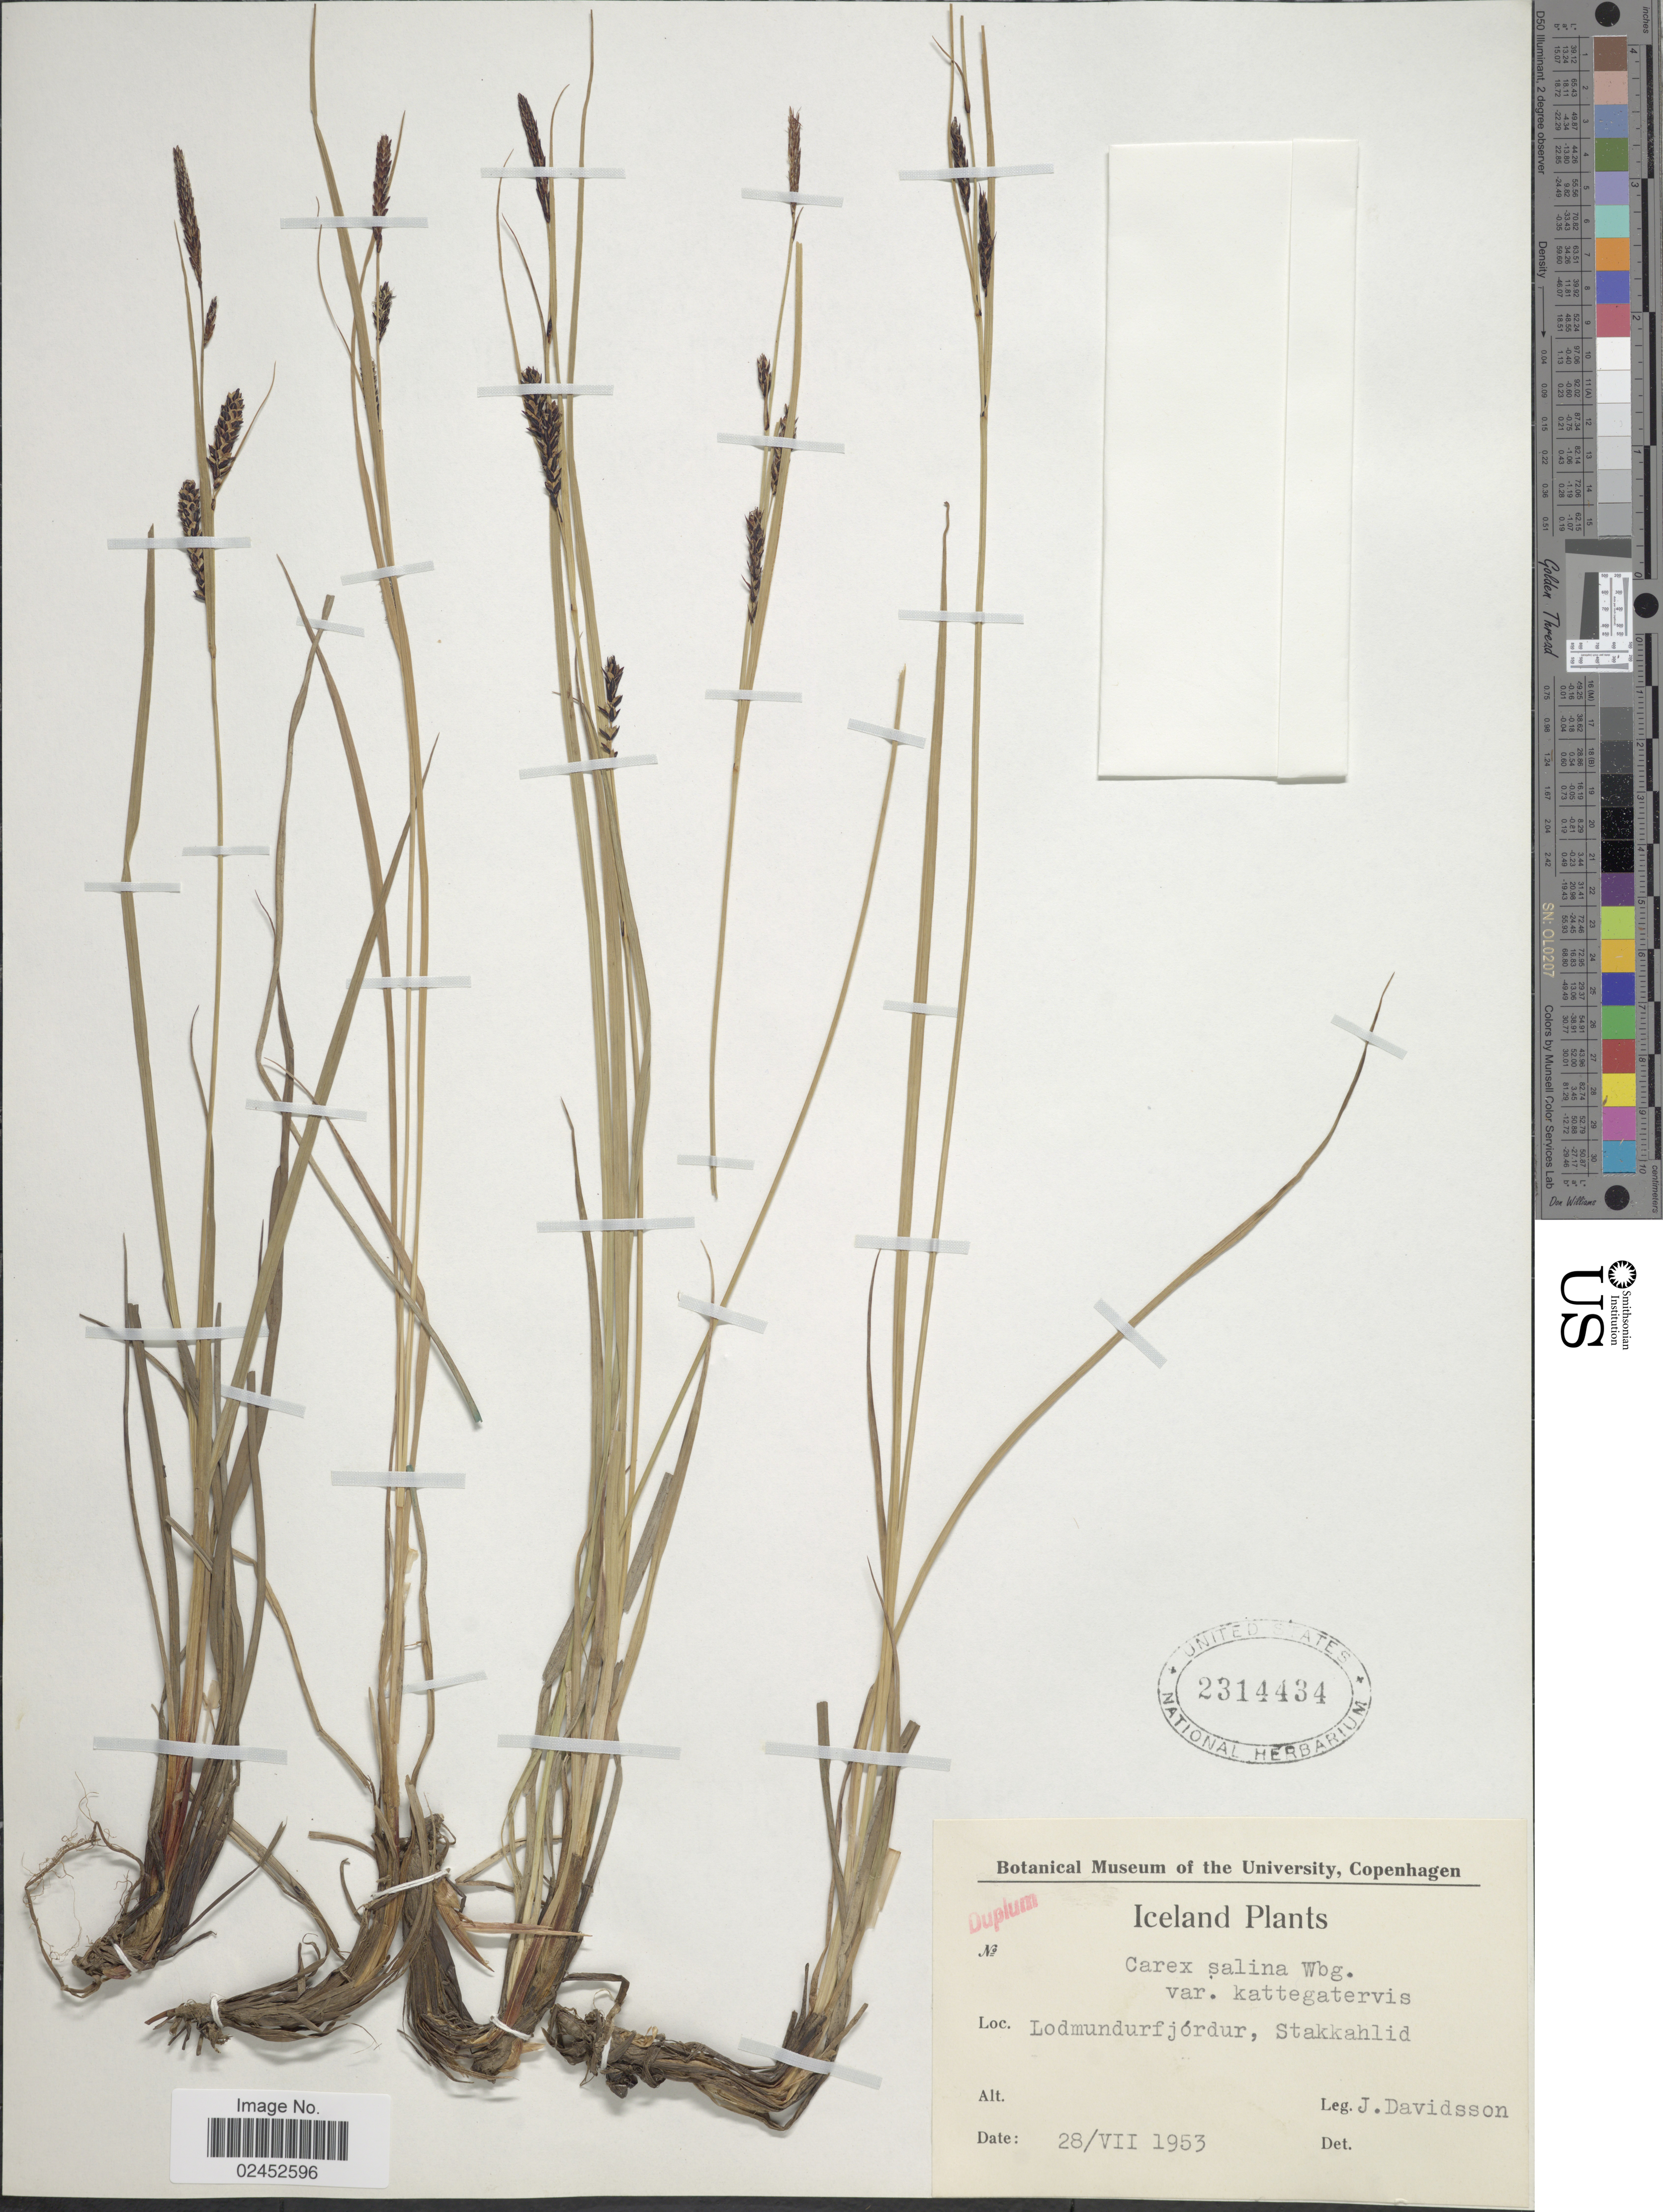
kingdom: Plantae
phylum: Tracheophyta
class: Liliopsida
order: Poales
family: Cyperaceae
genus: Carex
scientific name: Carex salina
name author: Wahlenb.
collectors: J. Davidsson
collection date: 1953-07-28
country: Iceland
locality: Lodmundurfjordur, Stakkahlid.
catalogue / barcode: US 2314434